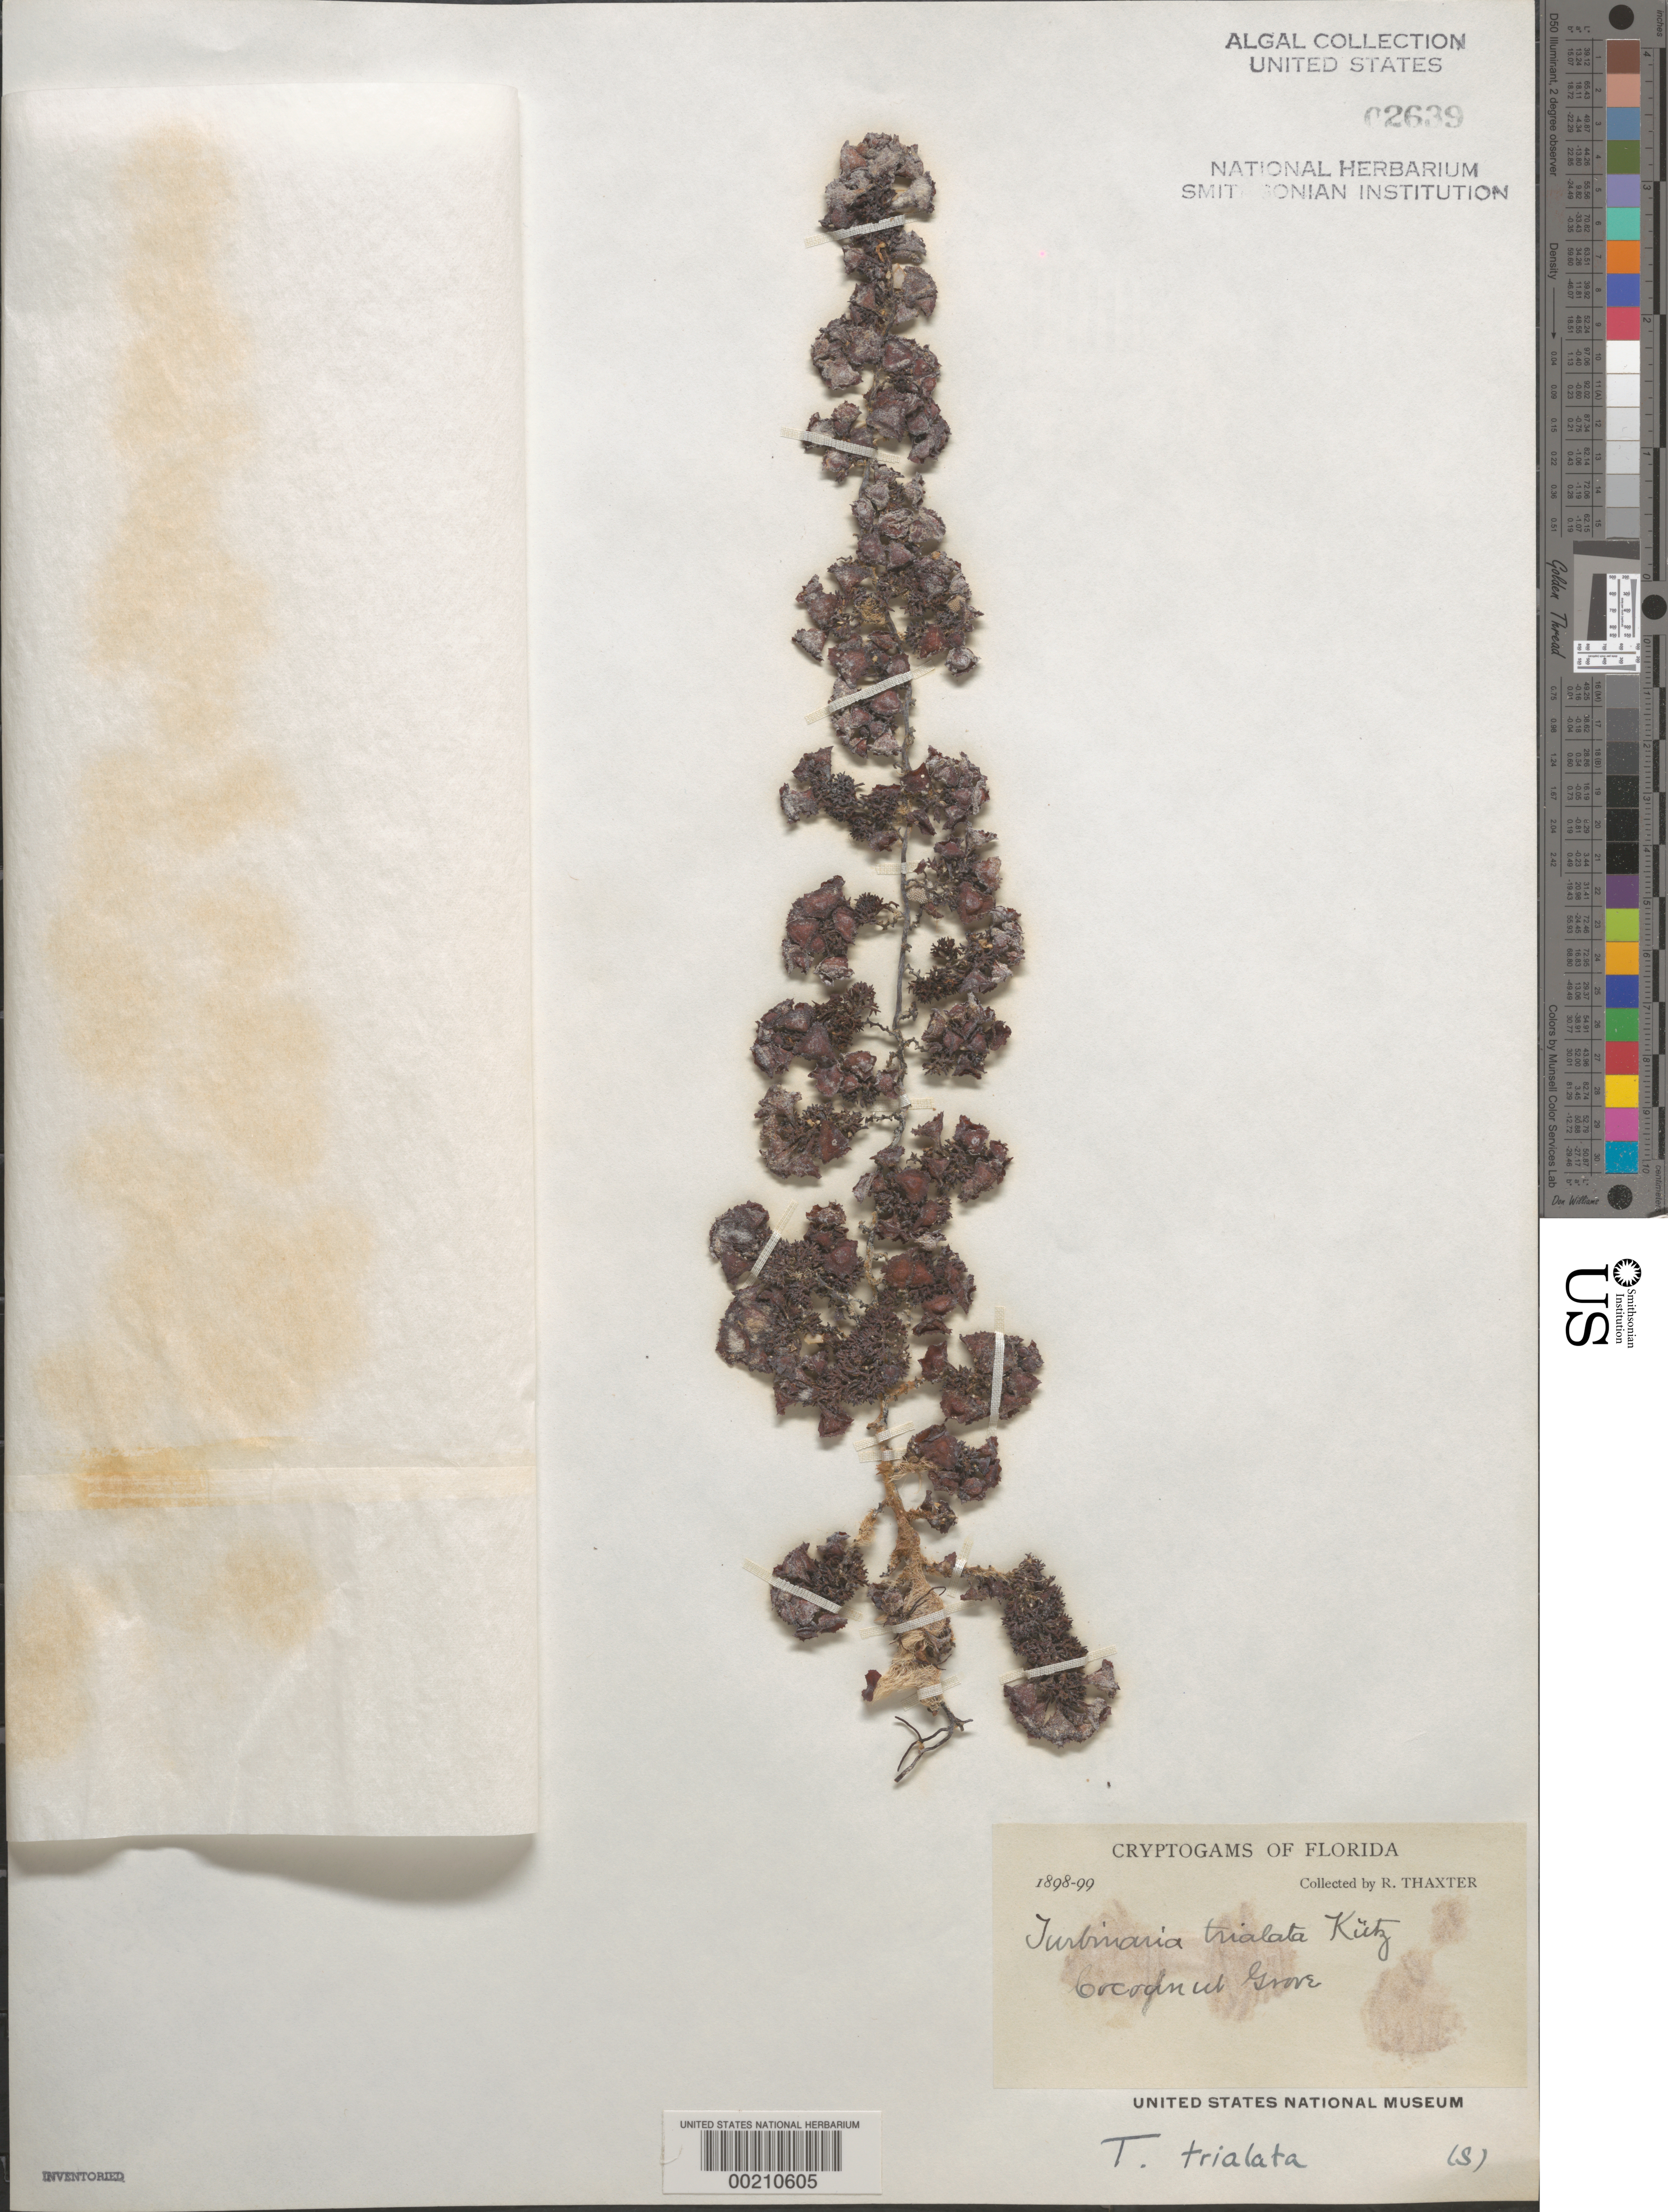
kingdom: Chromista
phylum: Ochrophyta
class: Phaeophyceae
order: Fucales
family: Sargassaceae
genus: Turbinaria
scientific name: Turbinaria trialata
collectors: R. Thaxter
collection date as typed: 1898 OR -- --- 1899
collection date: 1898 or 1899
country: United States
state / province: Florida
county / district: Miami-Dade County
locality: Coconut Grove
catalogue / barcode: US 2639